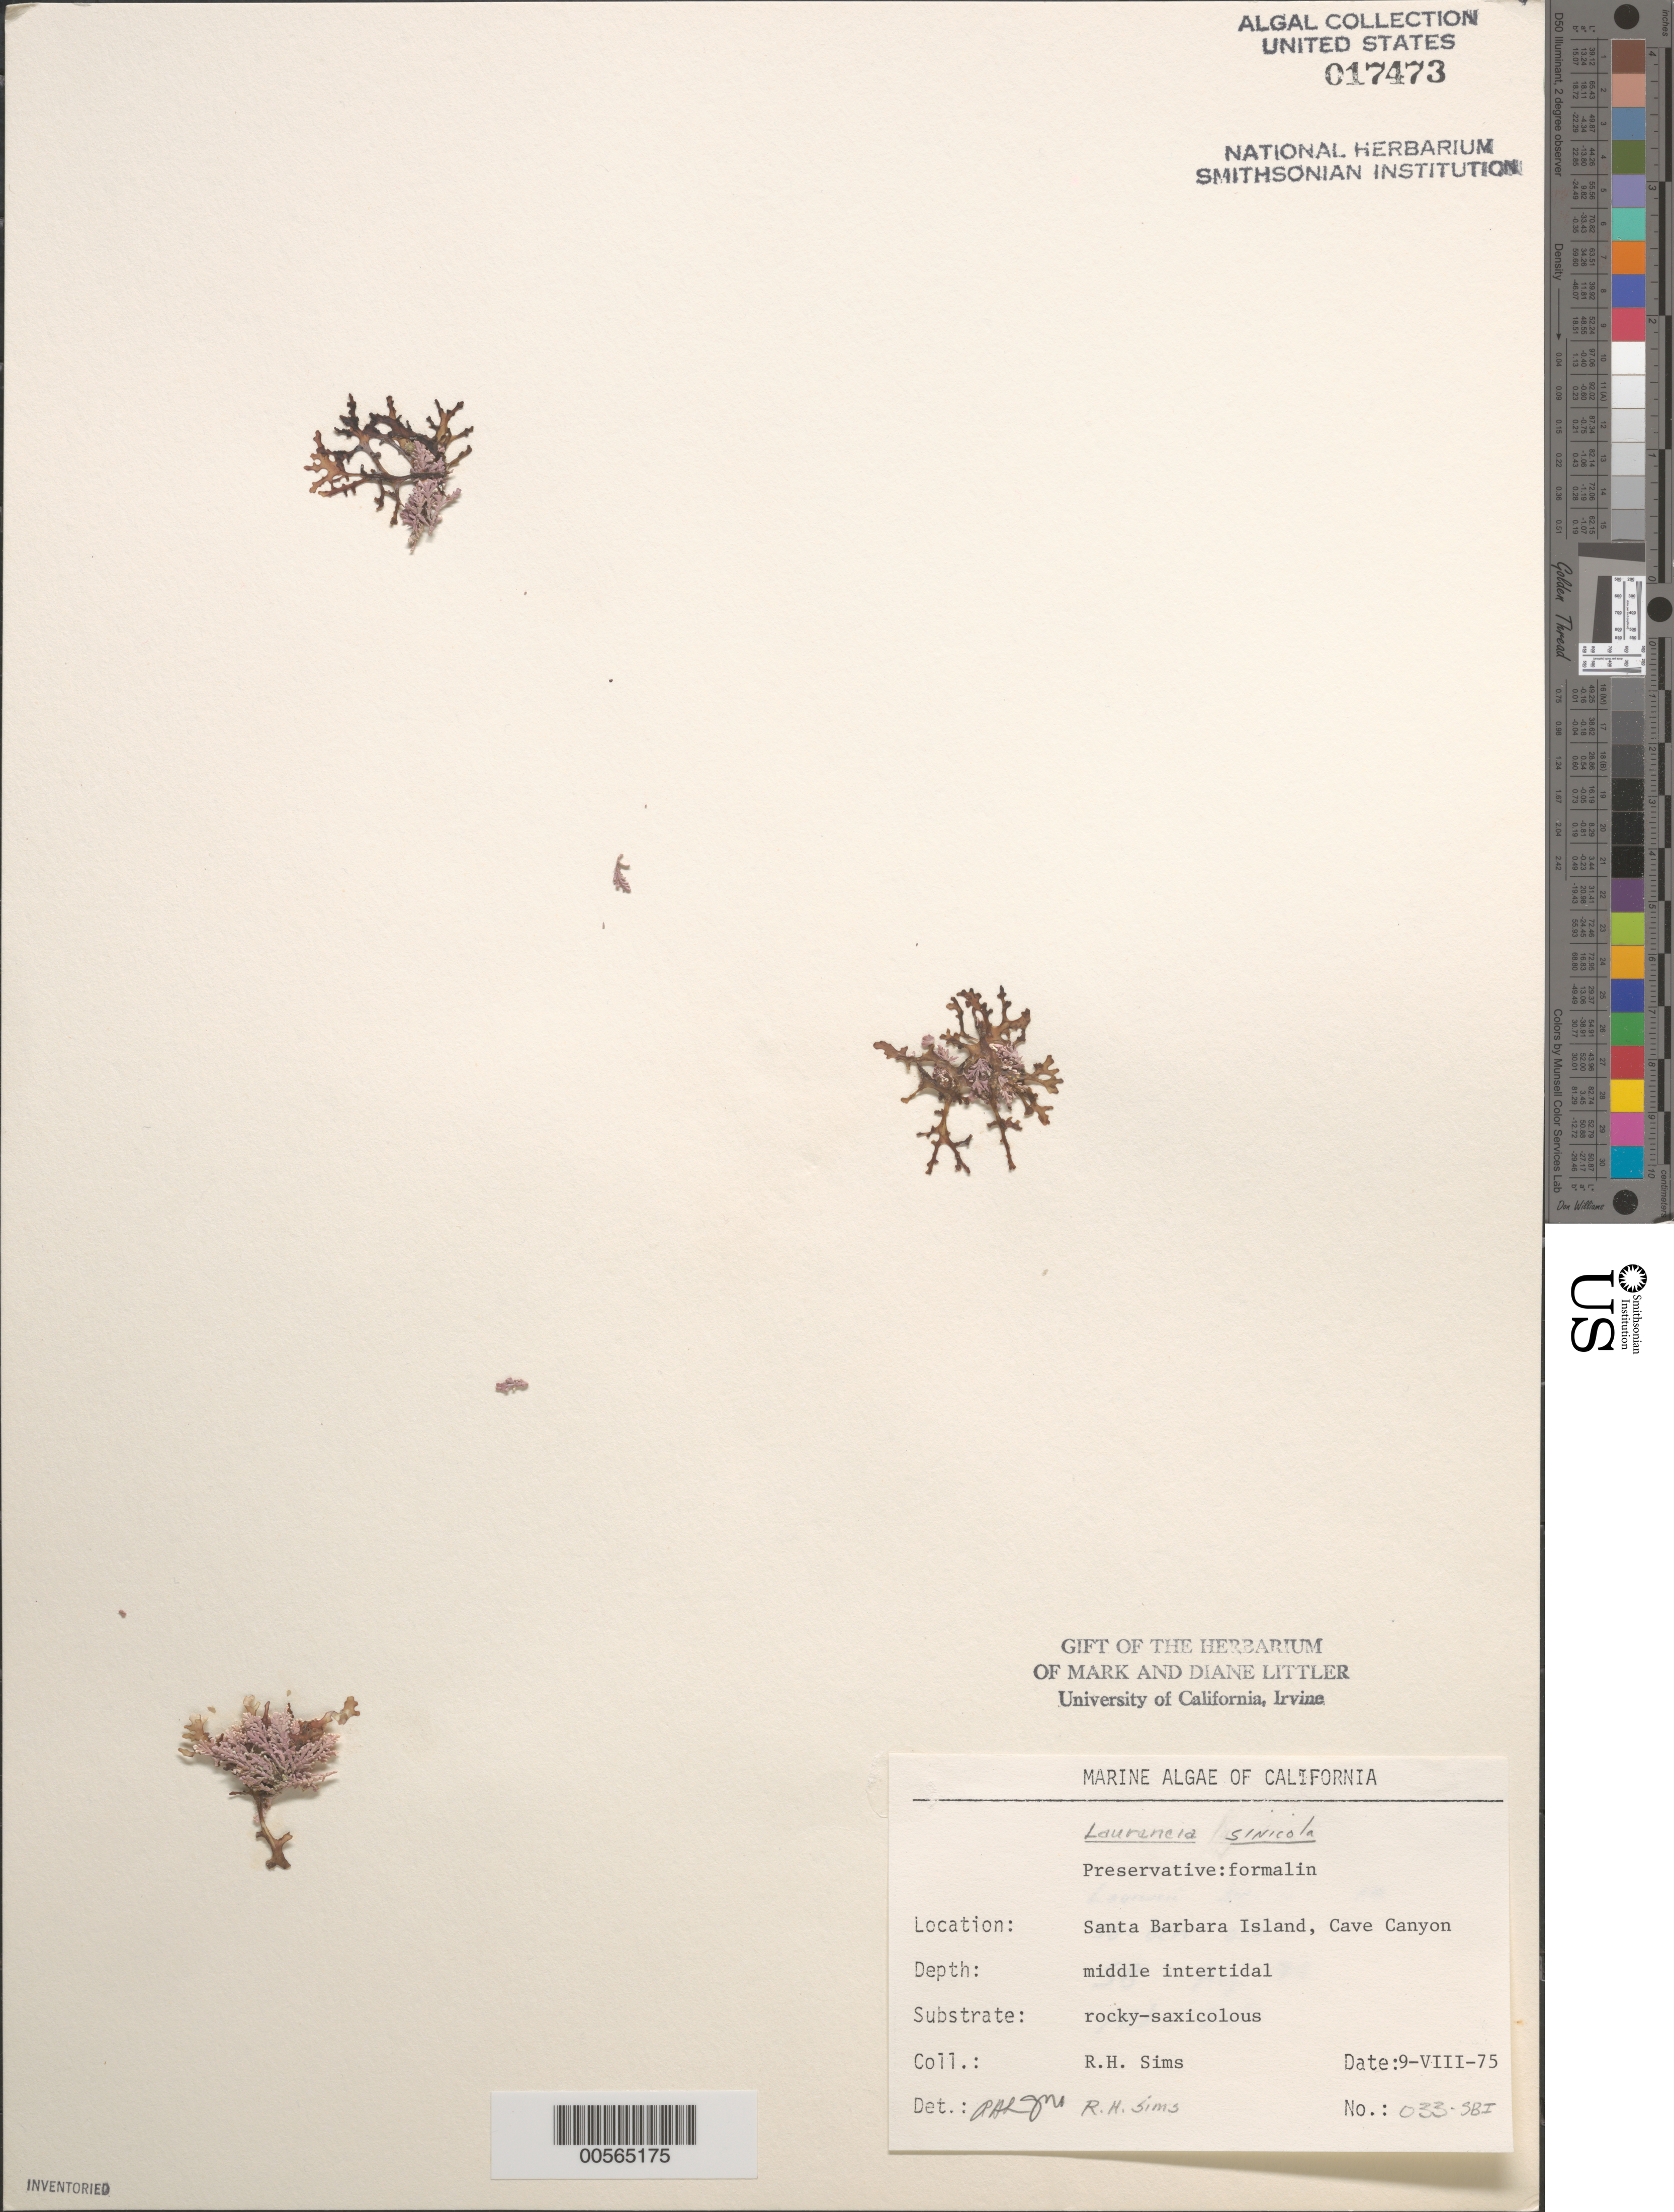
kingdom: Plantae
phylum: Rhodophyta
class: Florideophyceae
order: Ceramiales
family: Rhodomelaceae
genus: Osmundea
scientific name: Osmundea sinicola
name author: (Setchell & N.L. Gardner) K.W. Nam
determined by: Algae name updating Project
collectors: R. H. Sims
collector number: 033-sbi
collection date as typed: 09 Aug 1975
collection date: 1975-08-09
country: United States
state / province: California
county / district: Santa Barbara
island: Santa Barbara Island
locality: Cave Canyon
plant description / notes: BLM-SOCALBIGHT Rocky Intertidal Survey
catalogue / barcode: US 17473